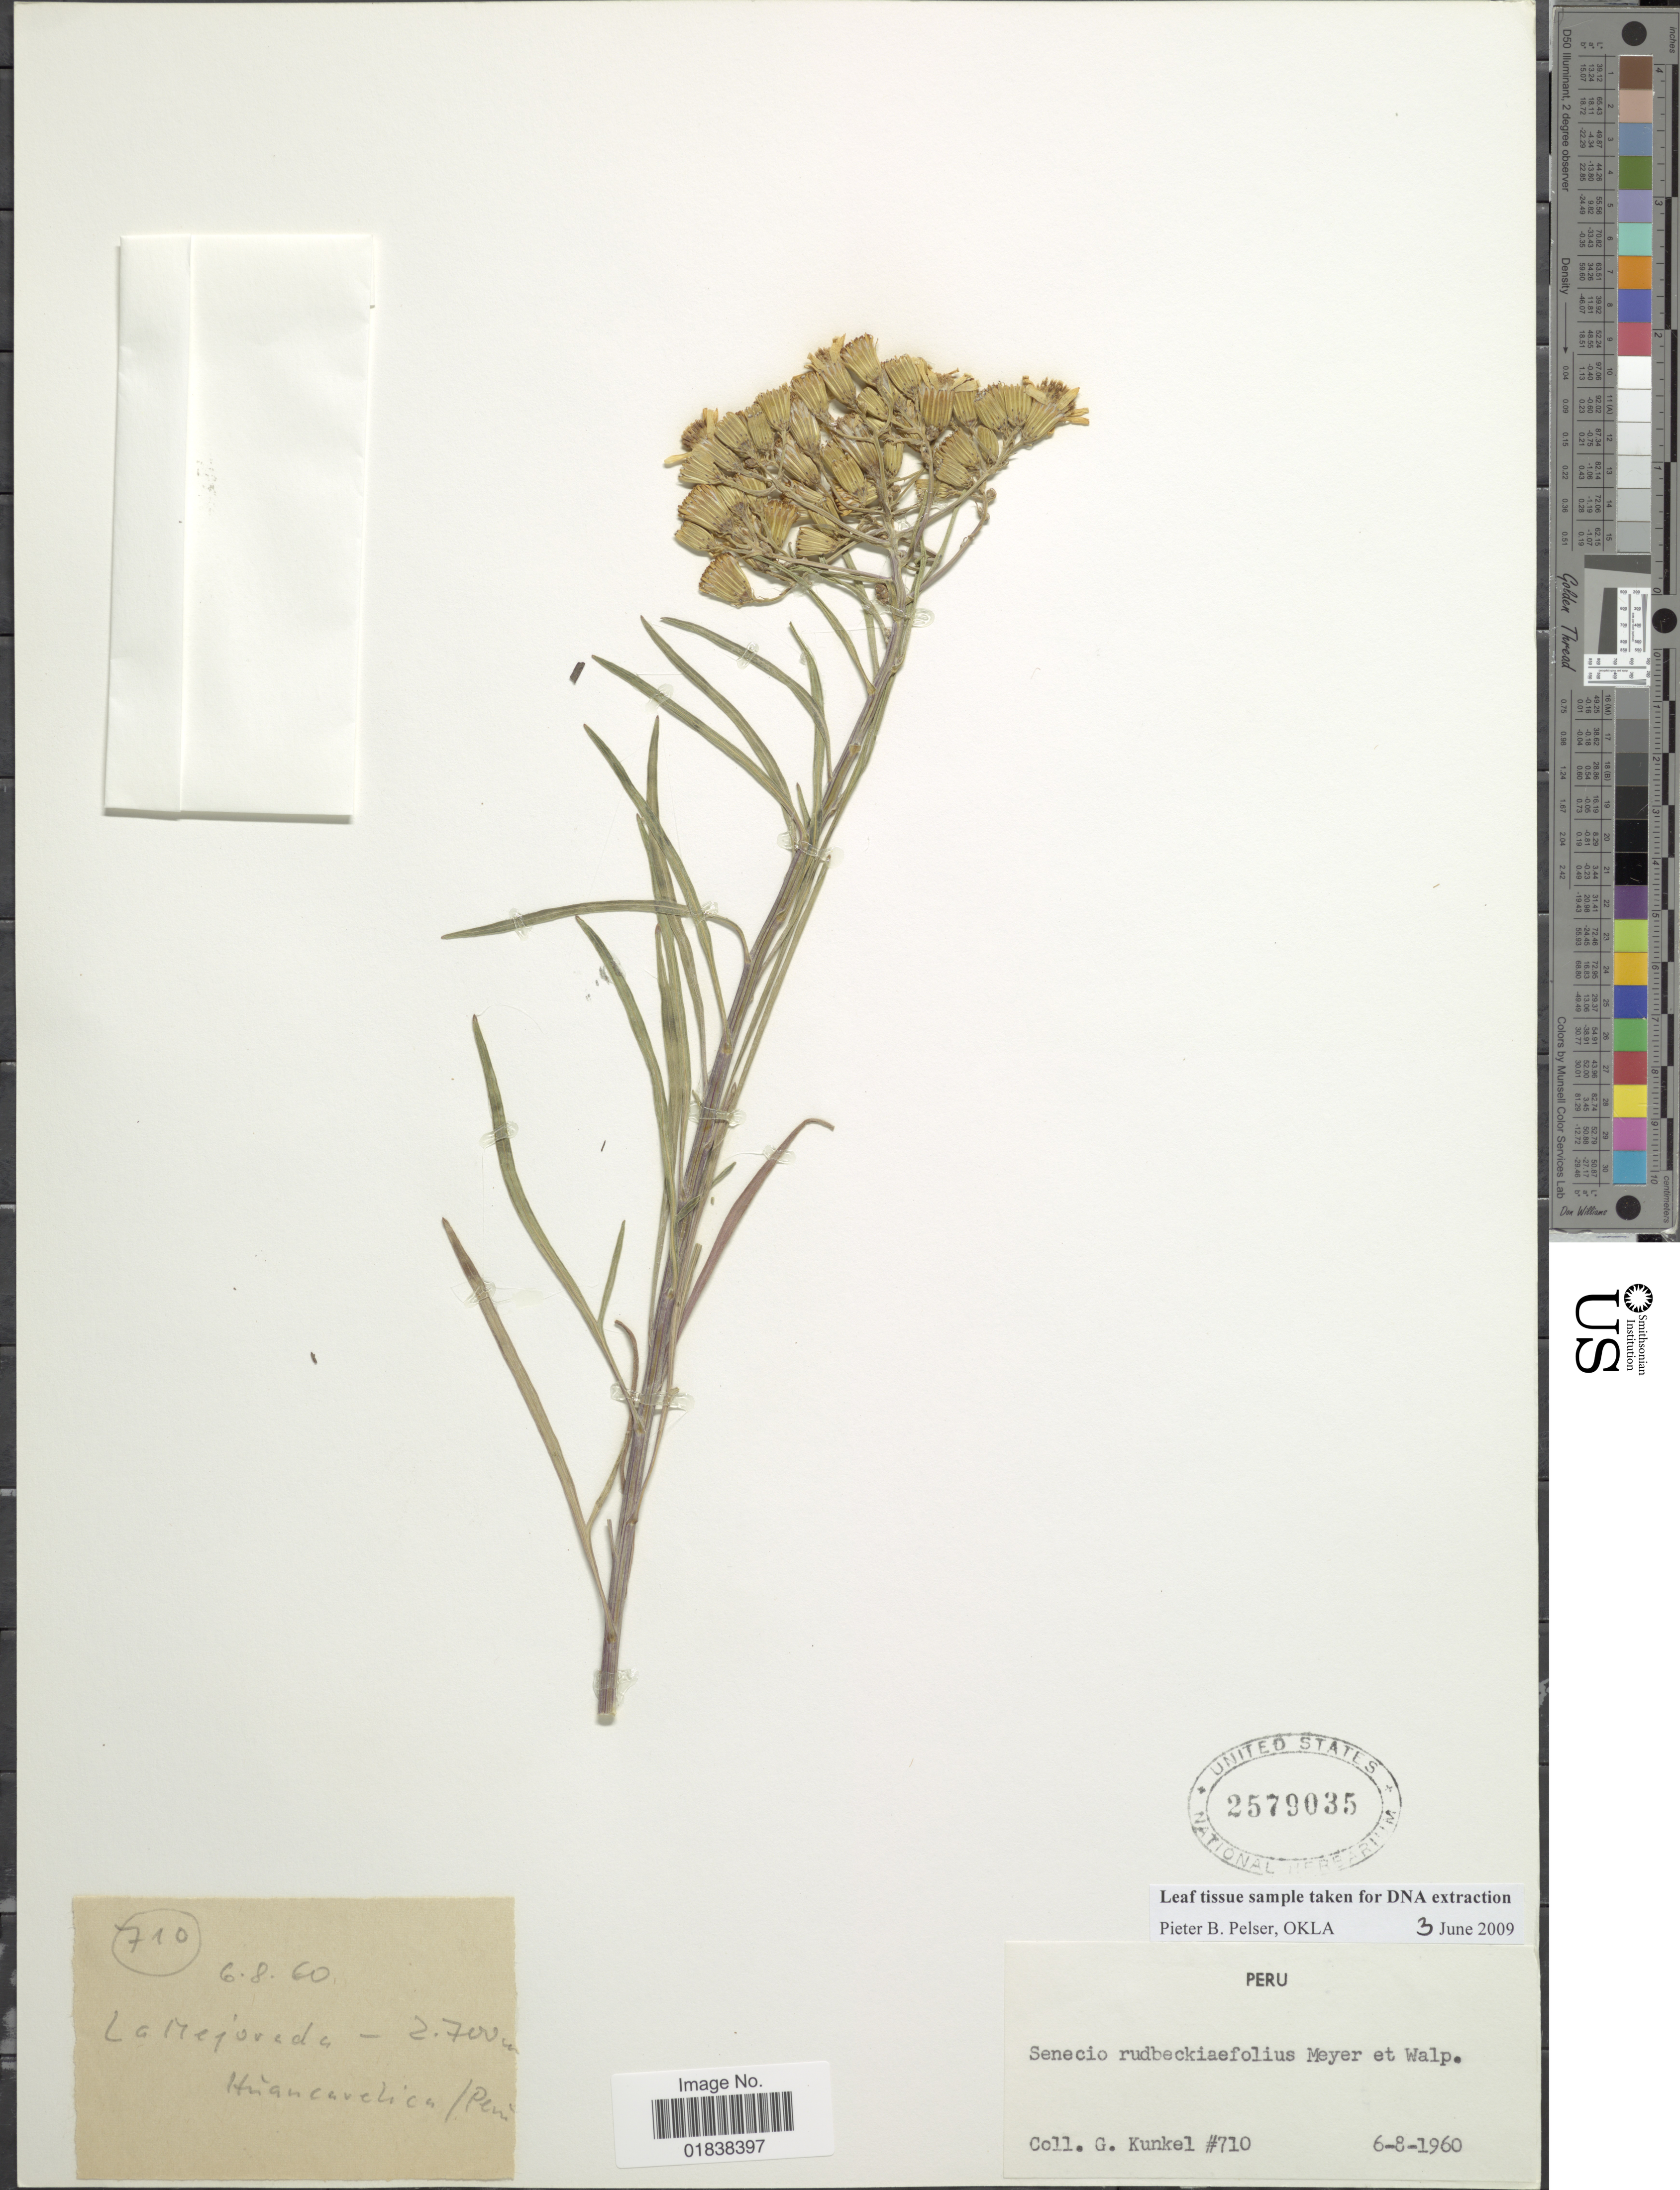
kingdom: Plantae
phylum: Tracheophyta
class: Magnoliopsida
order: Asterales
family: Asteraceae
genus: Senecio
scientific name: Senecio rudbeckiifolius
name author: Meyen & Walp.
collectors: G. Kunkel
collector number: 710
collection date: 1960-08-06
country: Peru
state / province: Huancavelica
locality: La Mejorada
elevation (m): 2700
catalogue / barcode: US 2579035